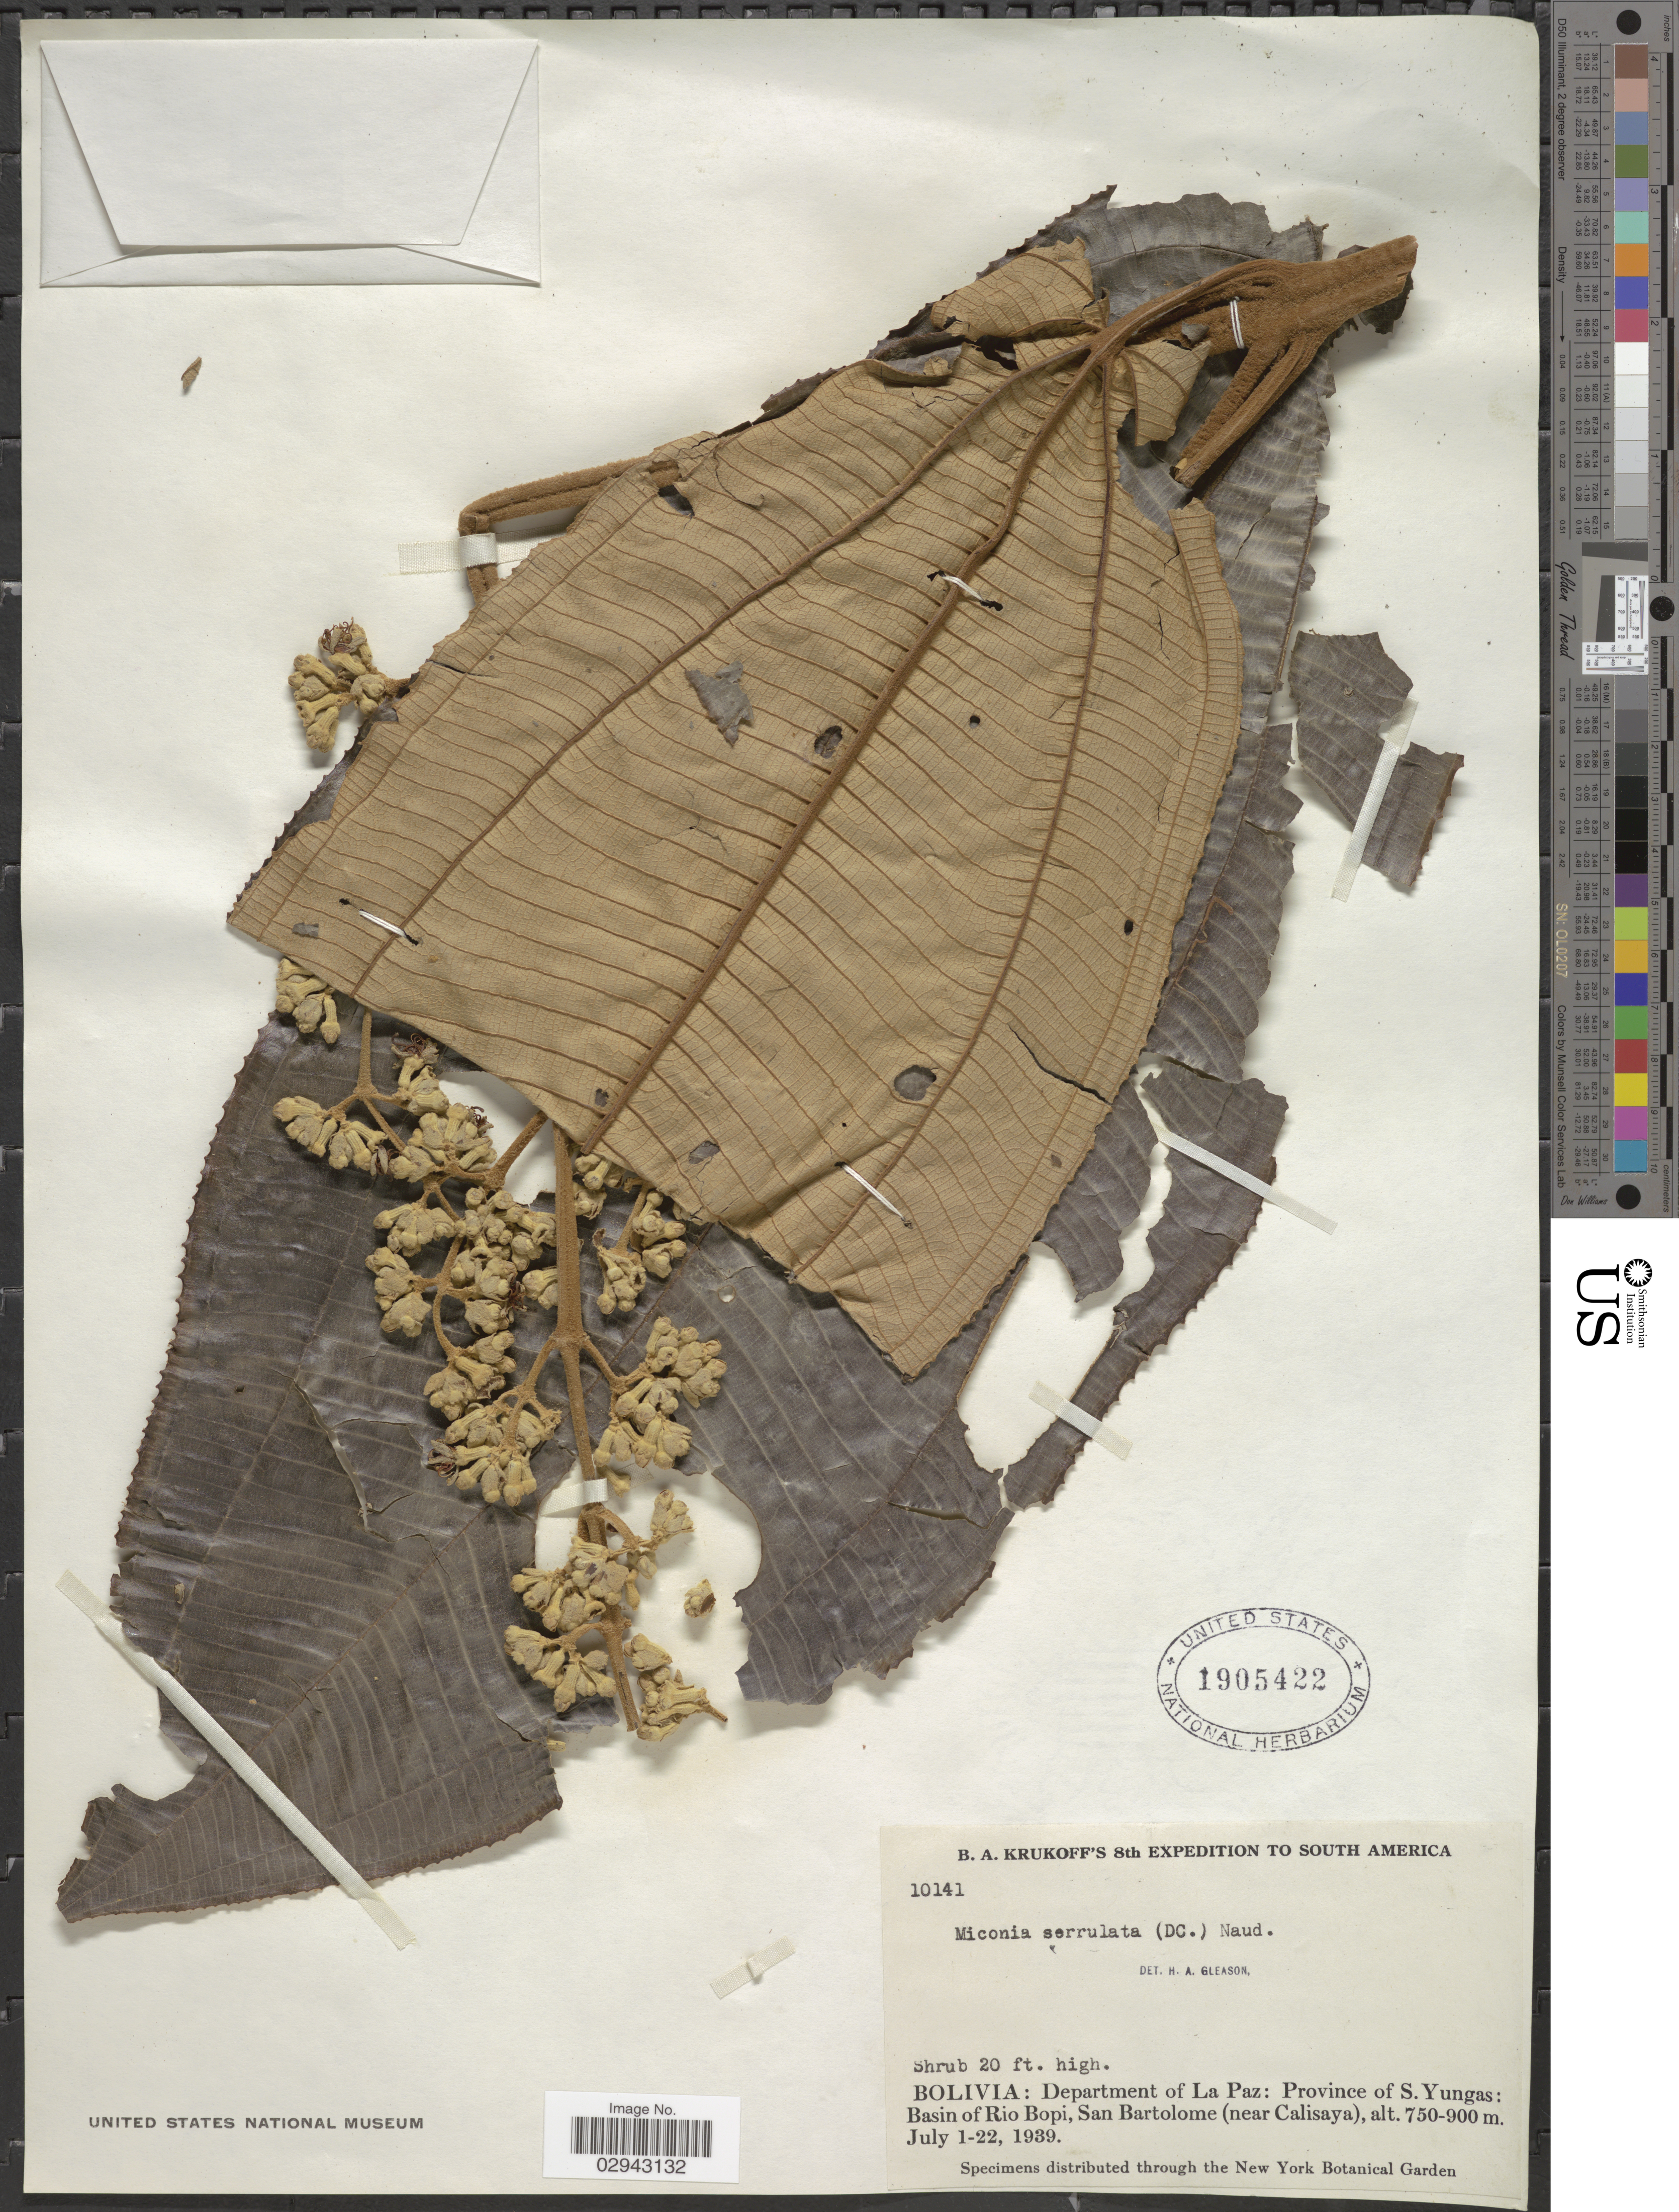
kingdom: Plantae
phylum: Tracheophyta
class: Magnoliopsida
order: Myrtales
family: Melastomataceae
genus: Miconia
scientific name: Miconia serrulata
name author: (DC.) Naudin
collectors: B. A. Krukoff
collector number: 10141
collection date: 1939-07-01/1939-07-22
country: Bolivia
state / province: La Paz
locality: Department of La Paz: Province of S. Yungas: Basin of Rio Bopi, San Bartolome (near Calisaya).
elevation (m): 750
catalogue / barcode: US 1905422